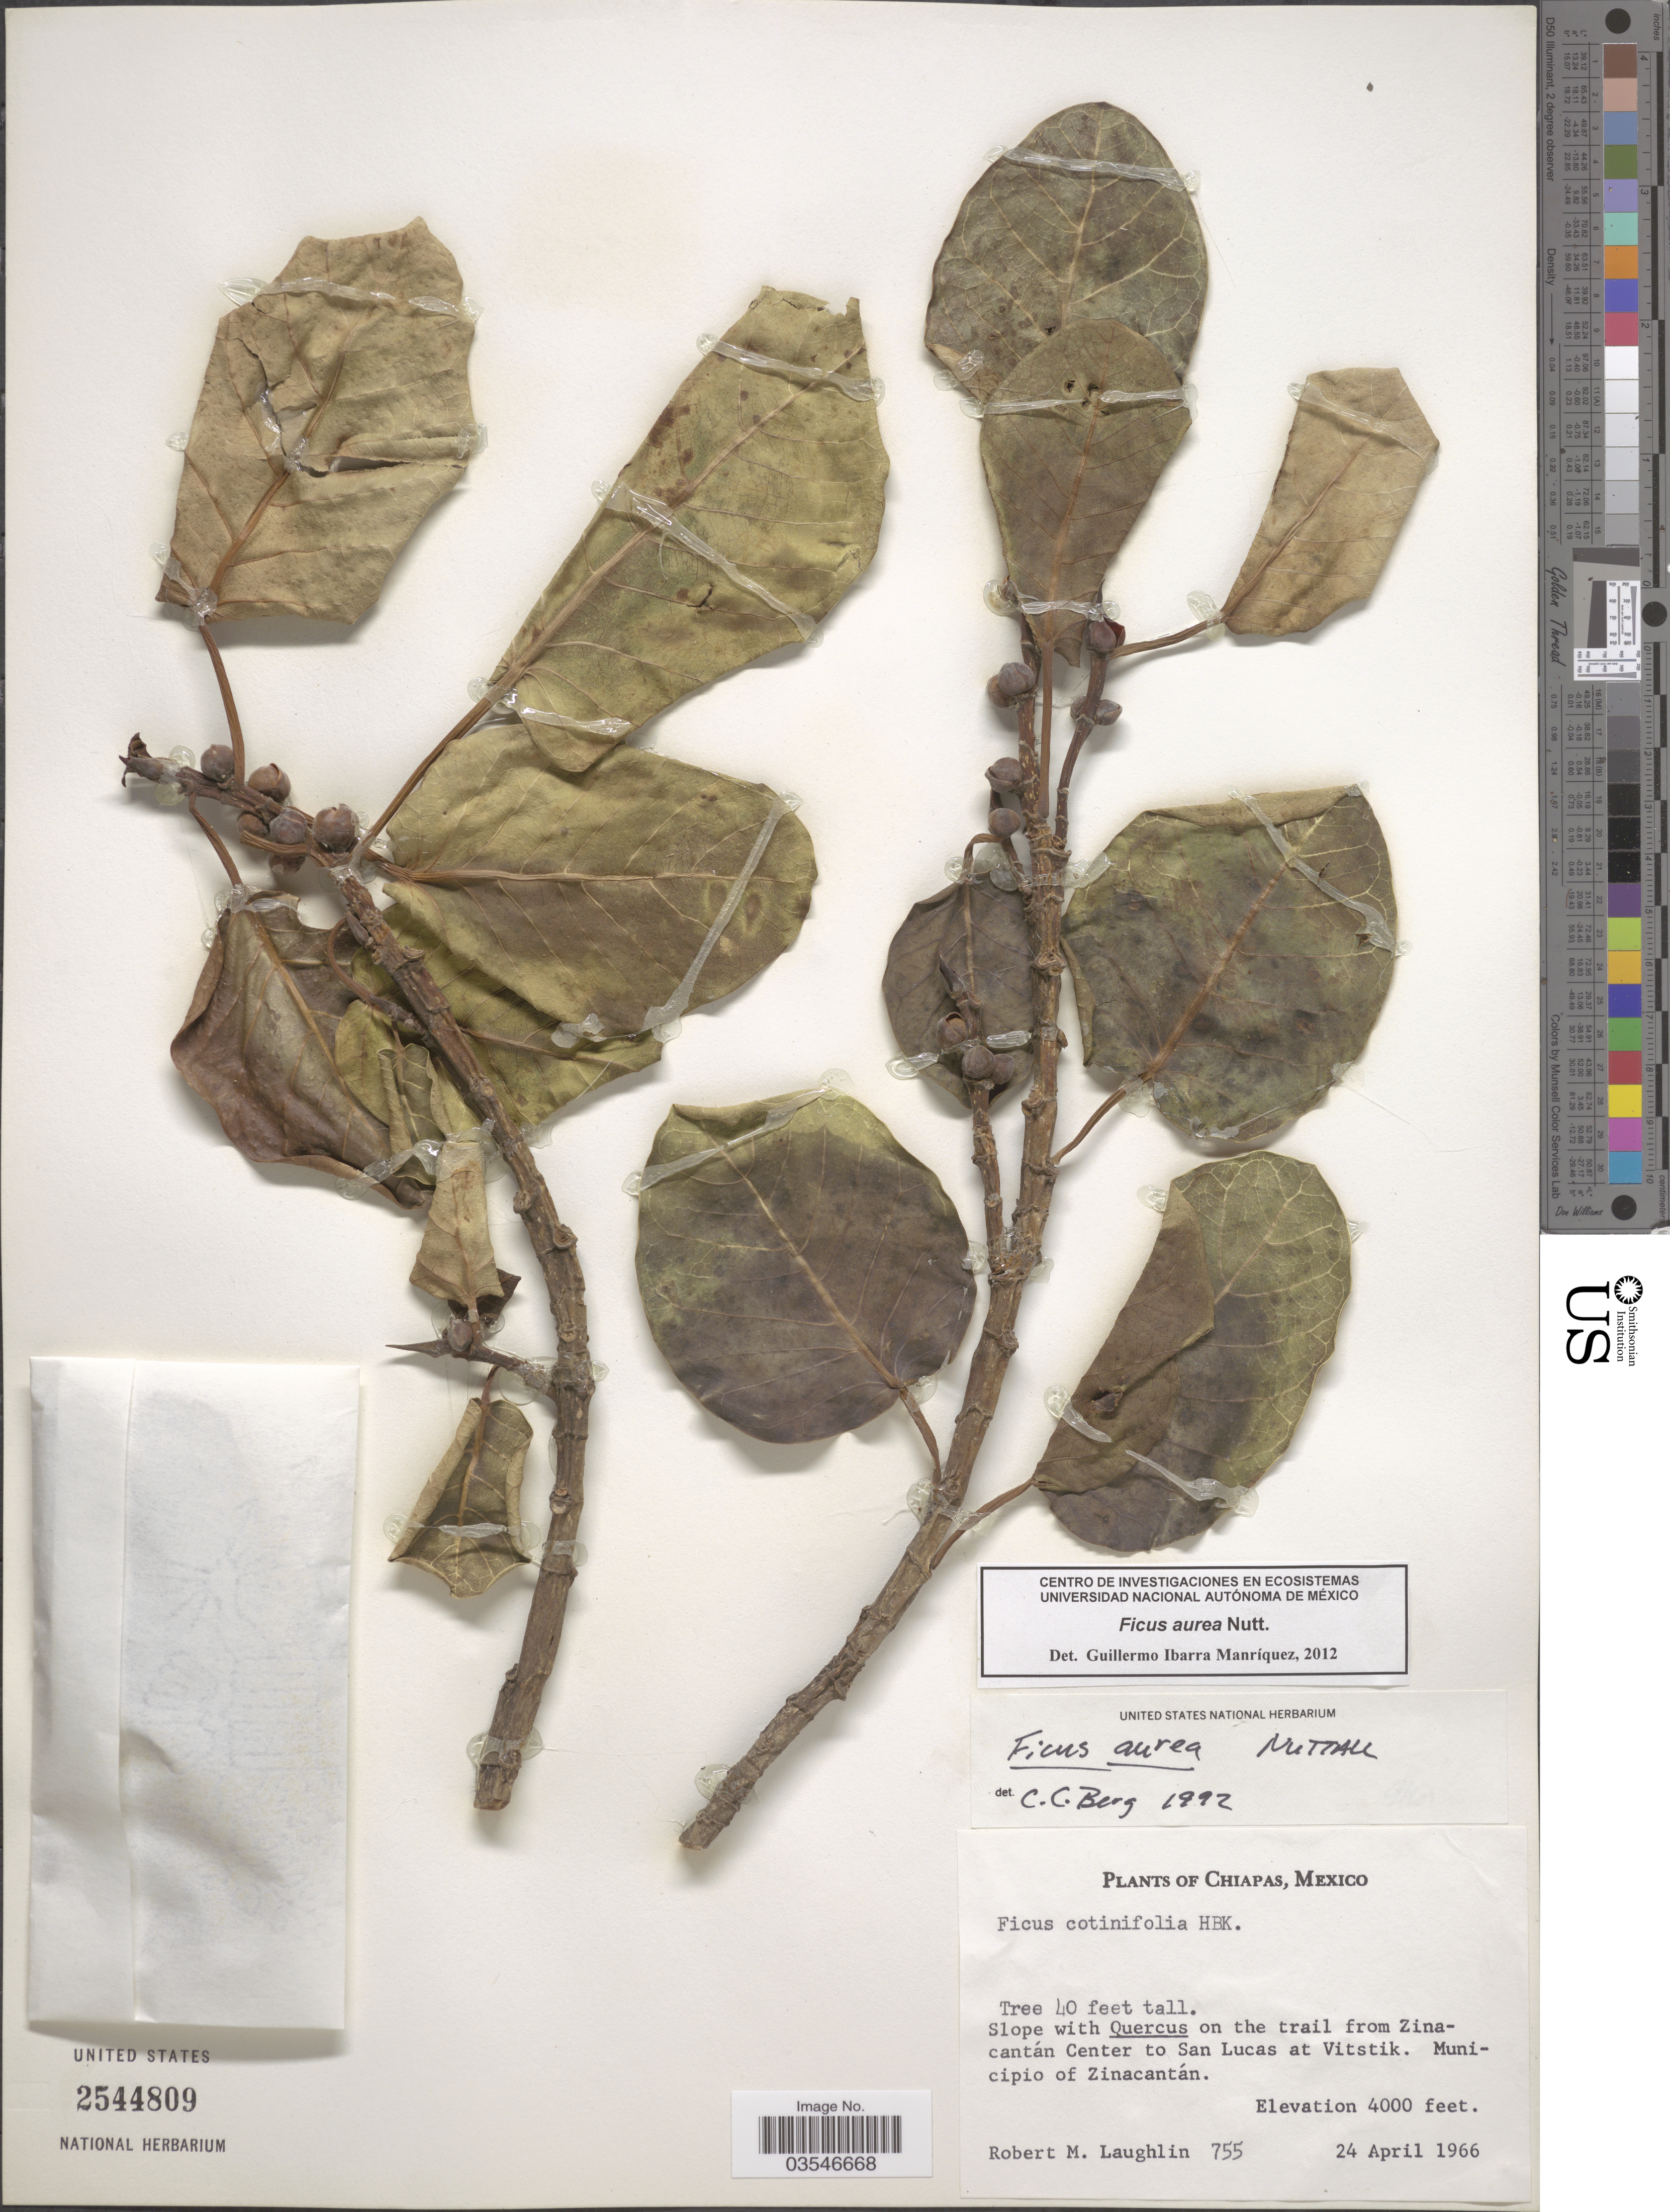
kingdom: Plantae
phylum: Tracheophyta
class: Magnoliopsida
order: Rosales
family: Moraceae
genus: Ficus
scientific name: Ficus aurea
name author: Nutt.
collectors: R. M. Laughlin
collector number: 755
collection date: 1966-04-24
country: Mexico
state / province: Chiapas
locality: On the trail from Zinacantán Center to San Lucas at Vitstik. Municipio of Zinacantán.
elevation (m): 1219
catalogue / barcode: US 2544809